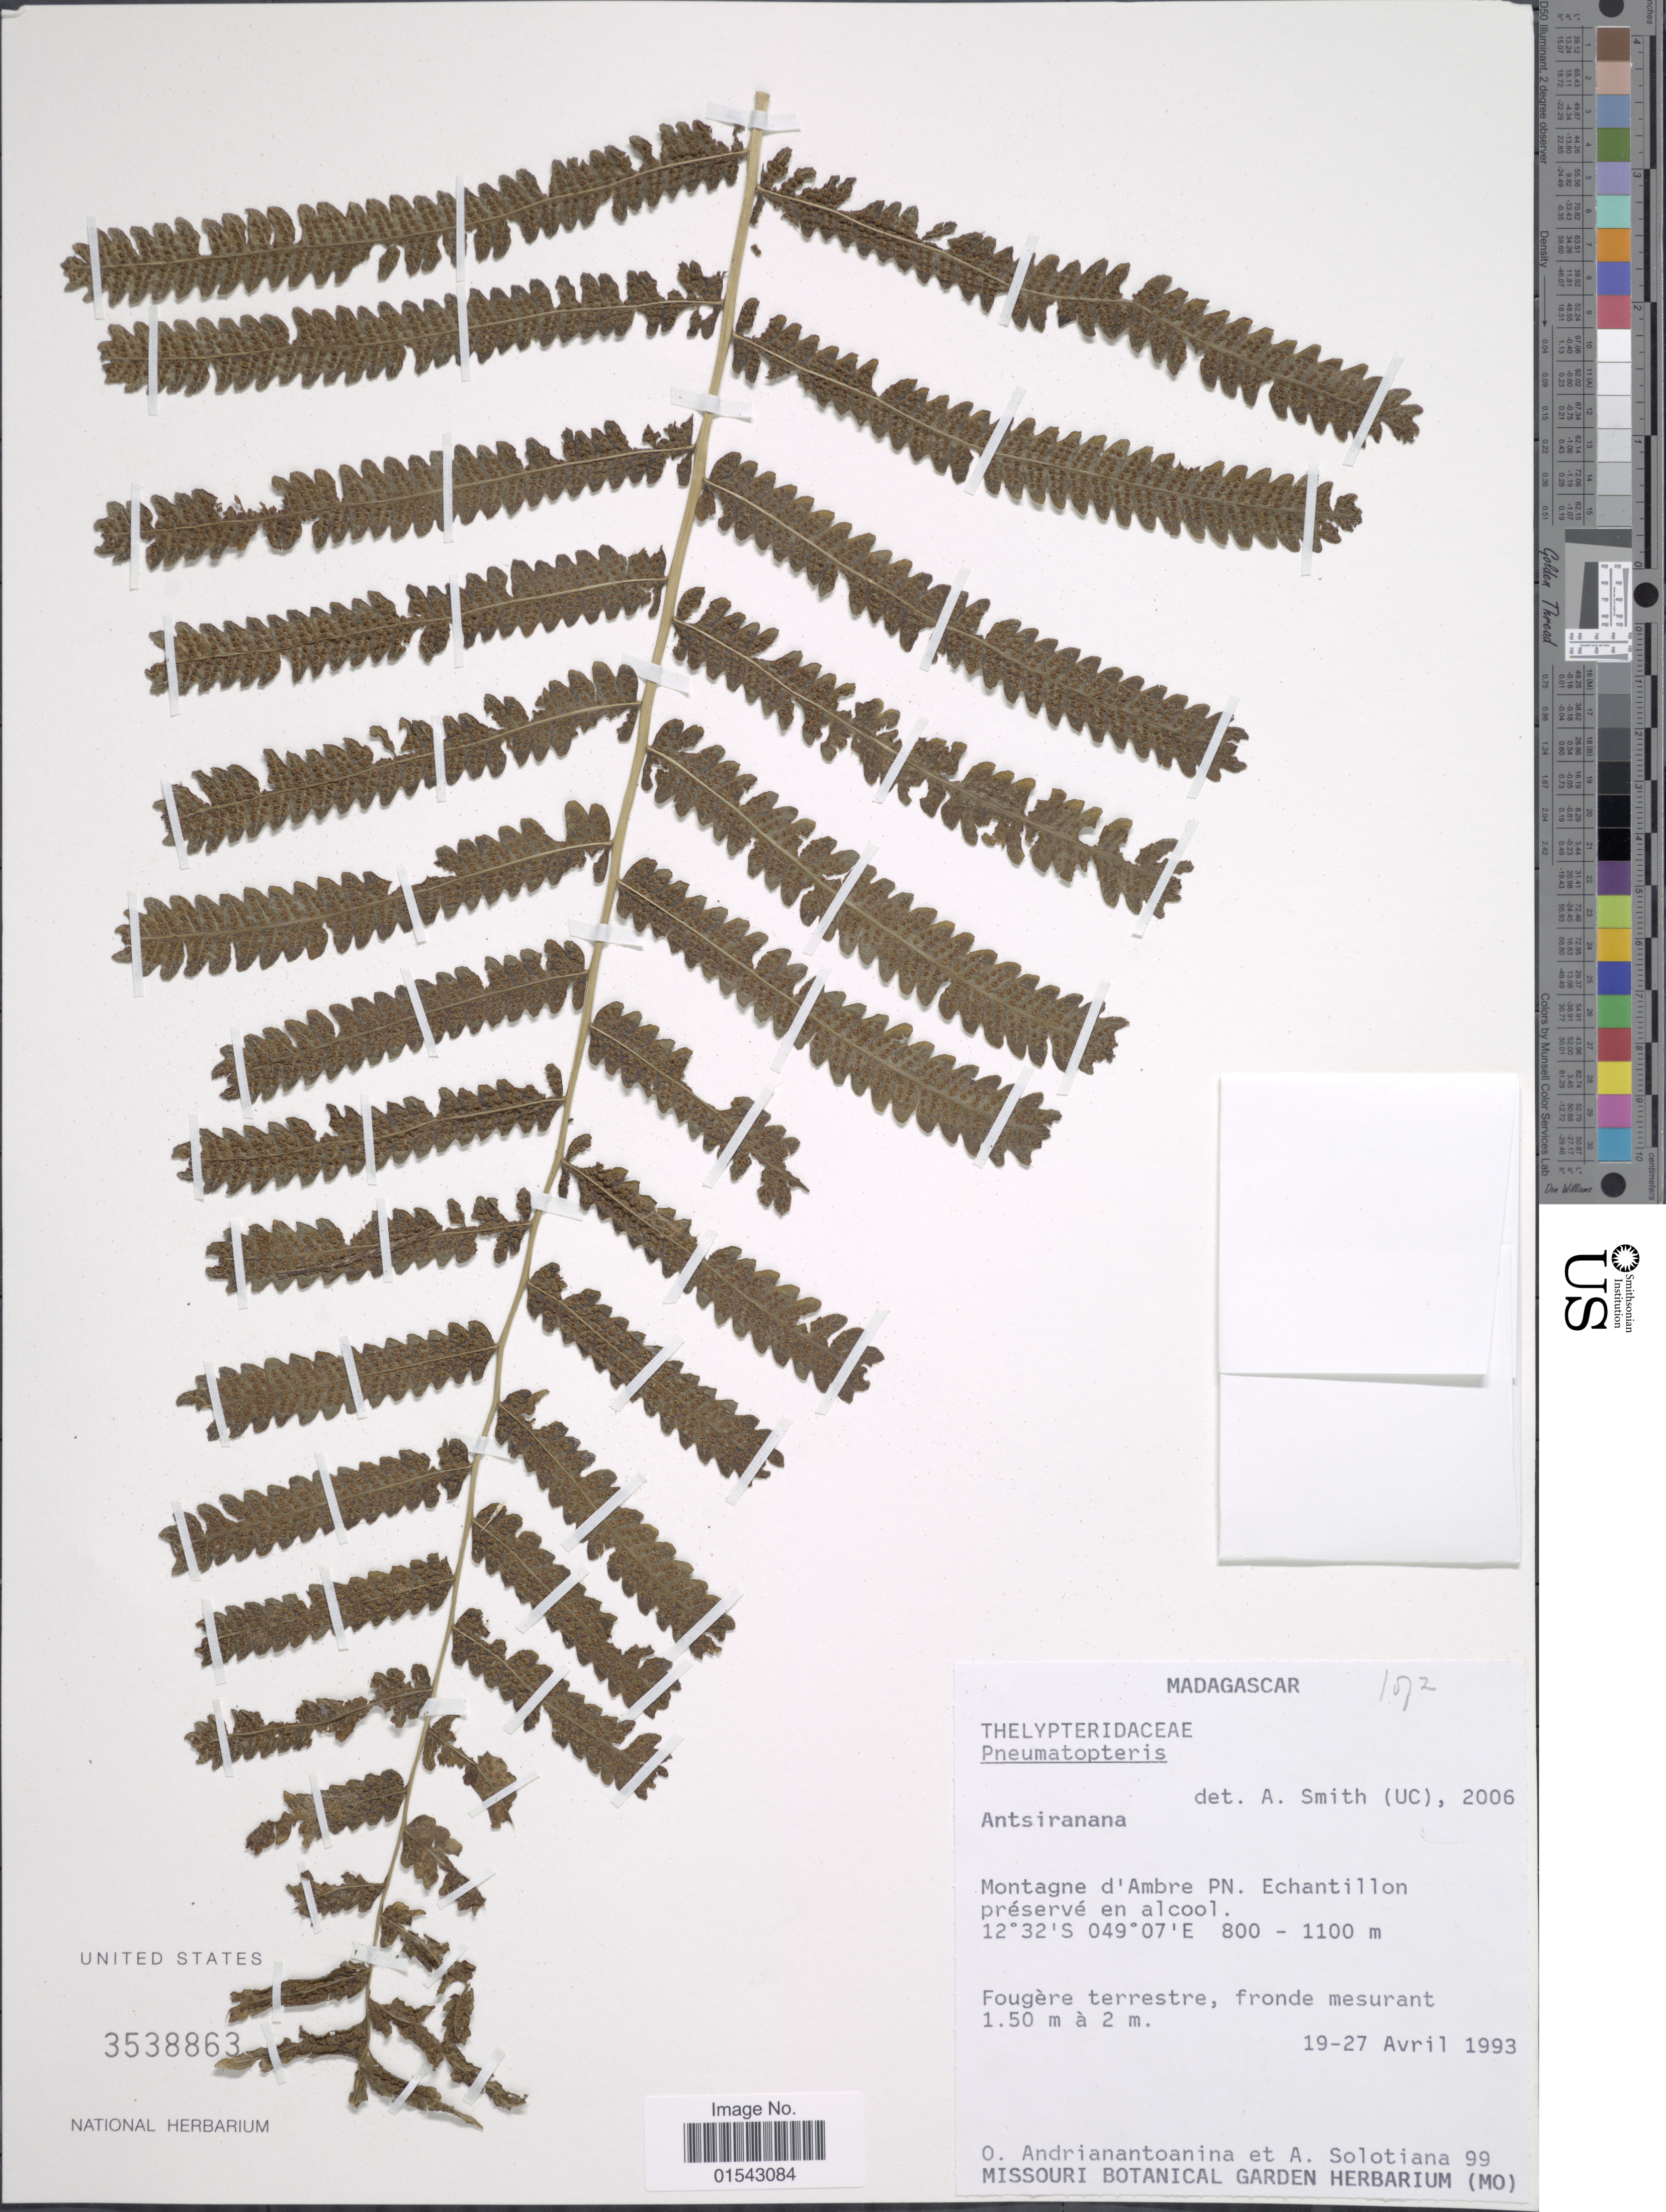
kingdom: Plantae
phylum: Tracheophyta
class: Polypodiopsida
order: Polypodiales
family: Thelypteridaceae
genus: Cyclosorus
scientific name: Cyclosorus sp.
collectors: O. Andrianantoanina & A. Solotiana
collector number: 99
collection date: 1993-04-19/1993-04-27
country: Madagascar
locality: Madagascar, Antsiranana, Montagne d'Ambre PN, Echantillon preserve en alcool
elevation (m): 800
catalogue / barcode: US 3538863